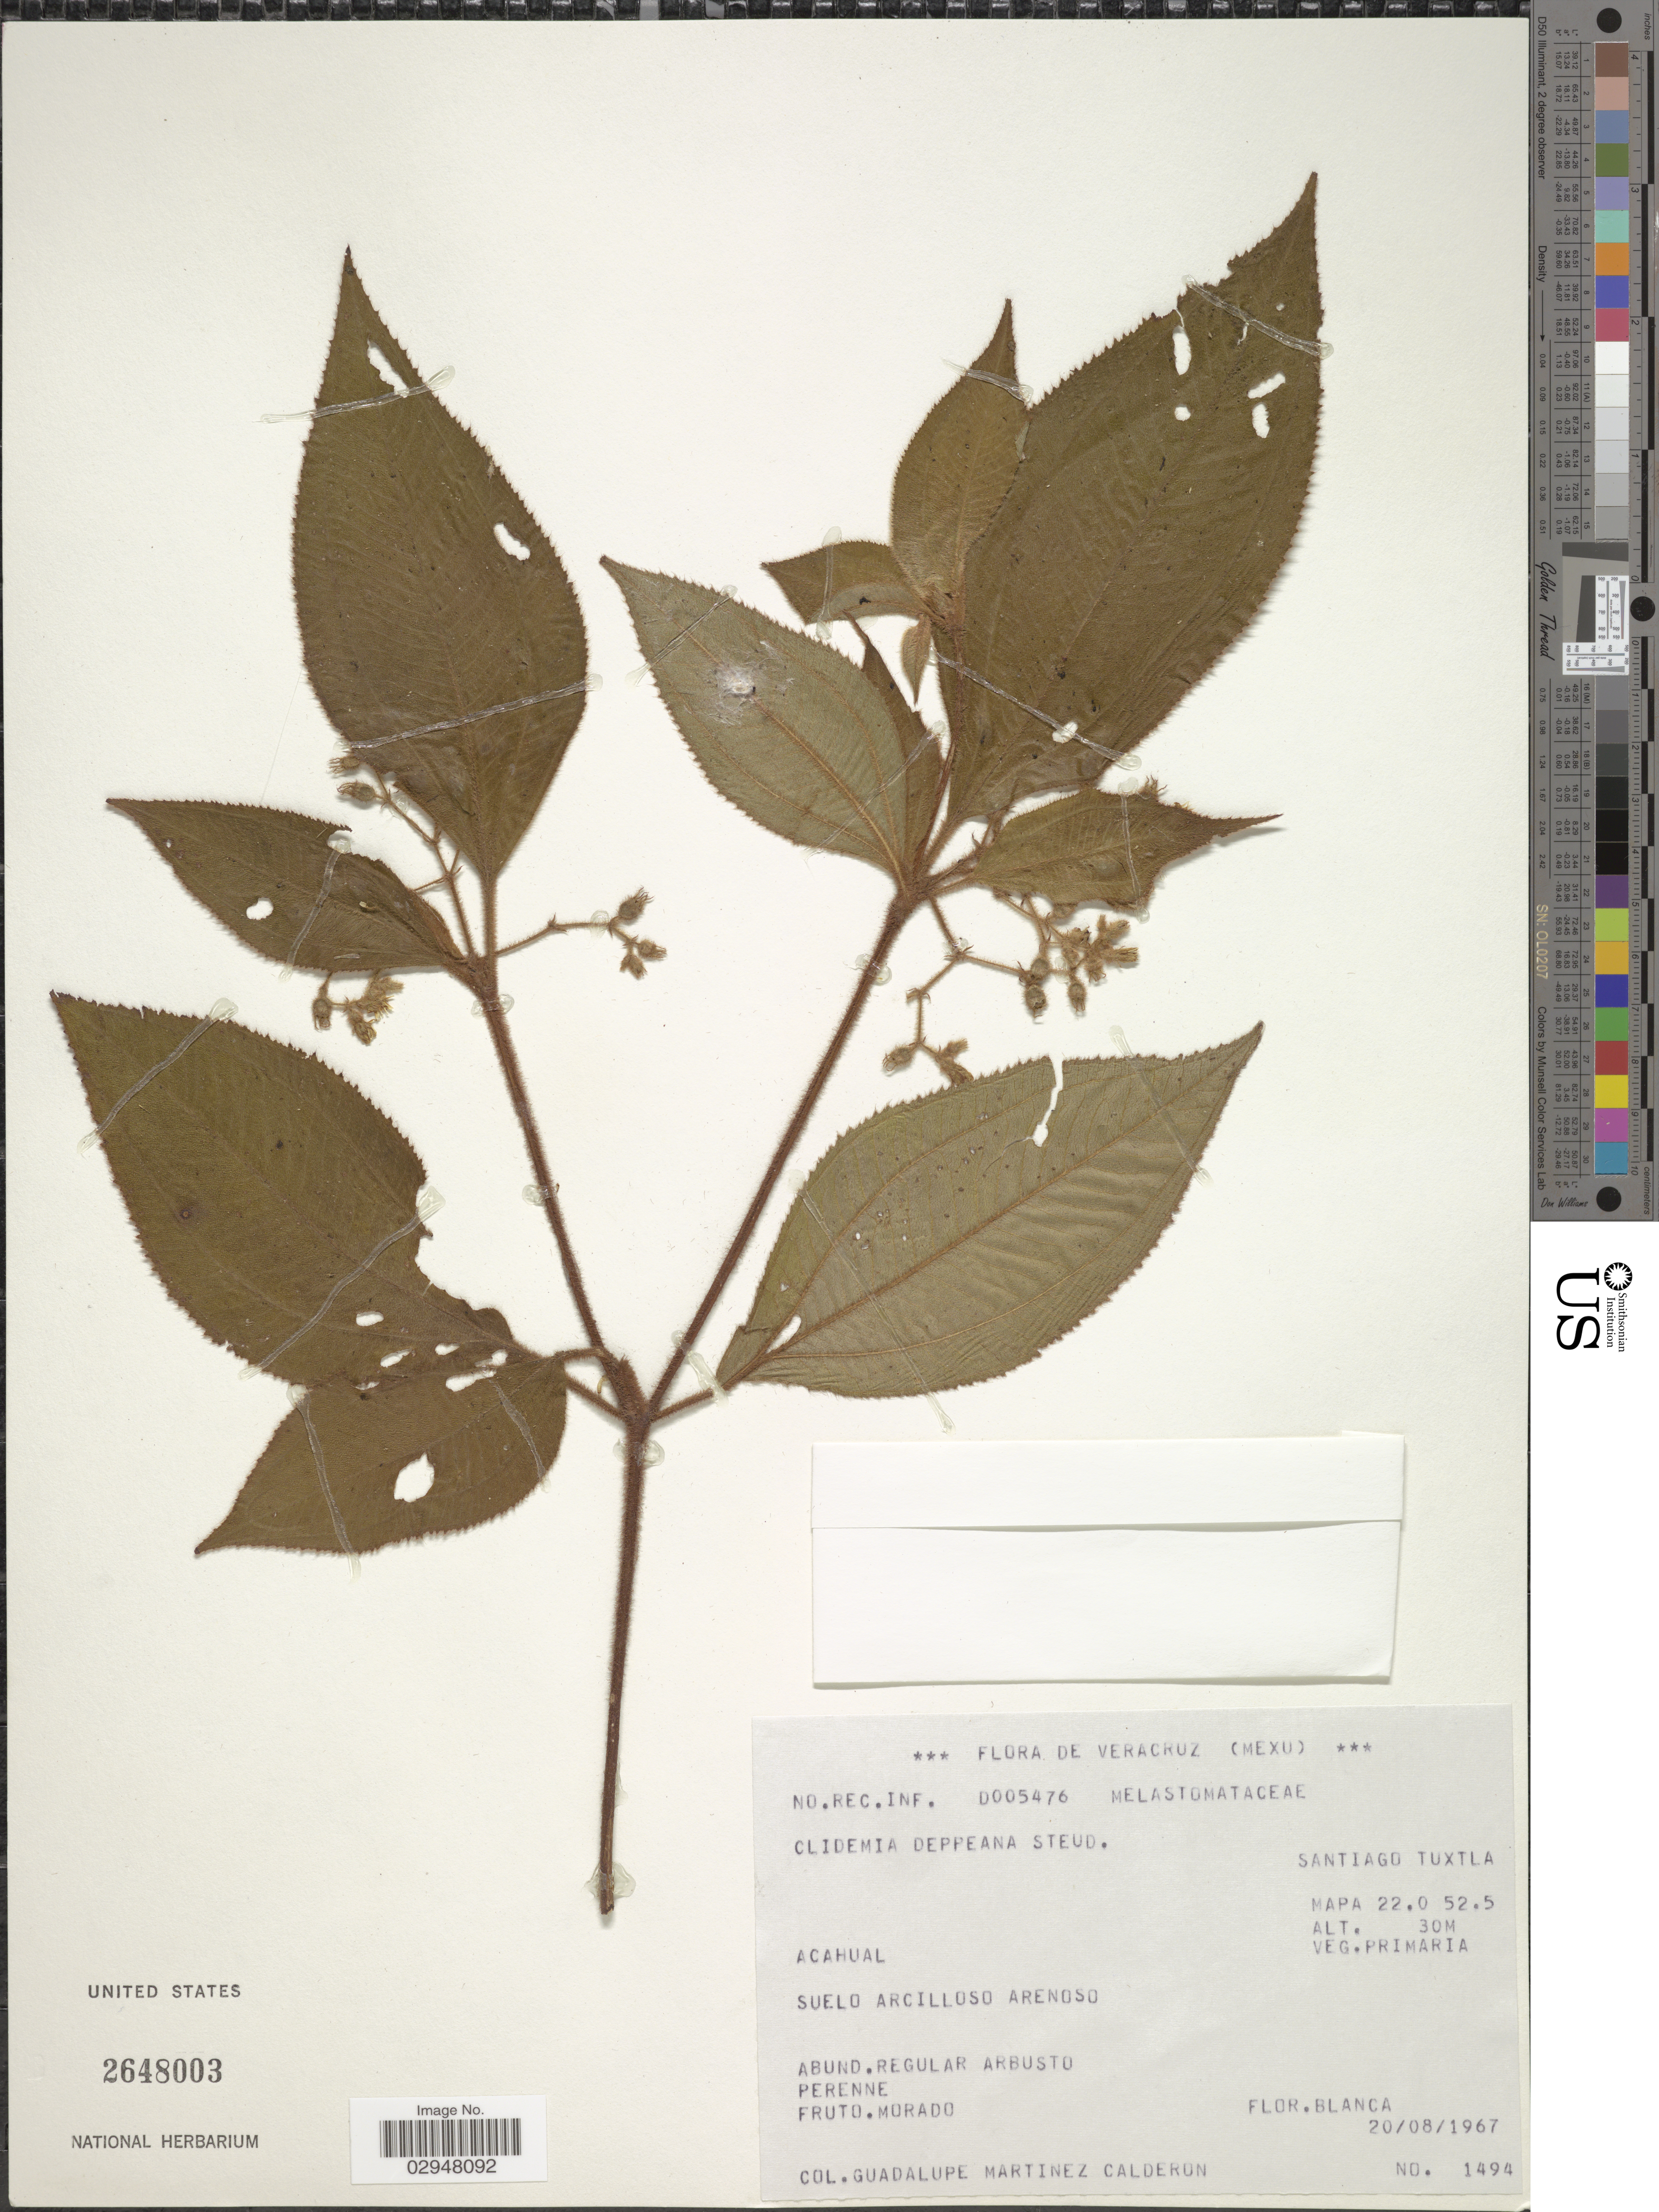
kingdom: Plantae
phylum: Tracheophyta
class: Magnoliopsida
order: Myrtales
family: Melastomataceae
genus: Clidemia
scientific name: Clidemia petiolaris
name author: (Schltdl. & Cham.) Schltdl. ex Triana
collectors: G. Martinez-C.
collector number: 1494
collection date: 1967-08-20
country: Mexico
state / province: Veracruz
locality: Veracruz (Mexu). Santiago Tuxtla. Acahual. Mapa 22.0 52.5.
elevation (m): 30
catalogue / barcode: US 2648003